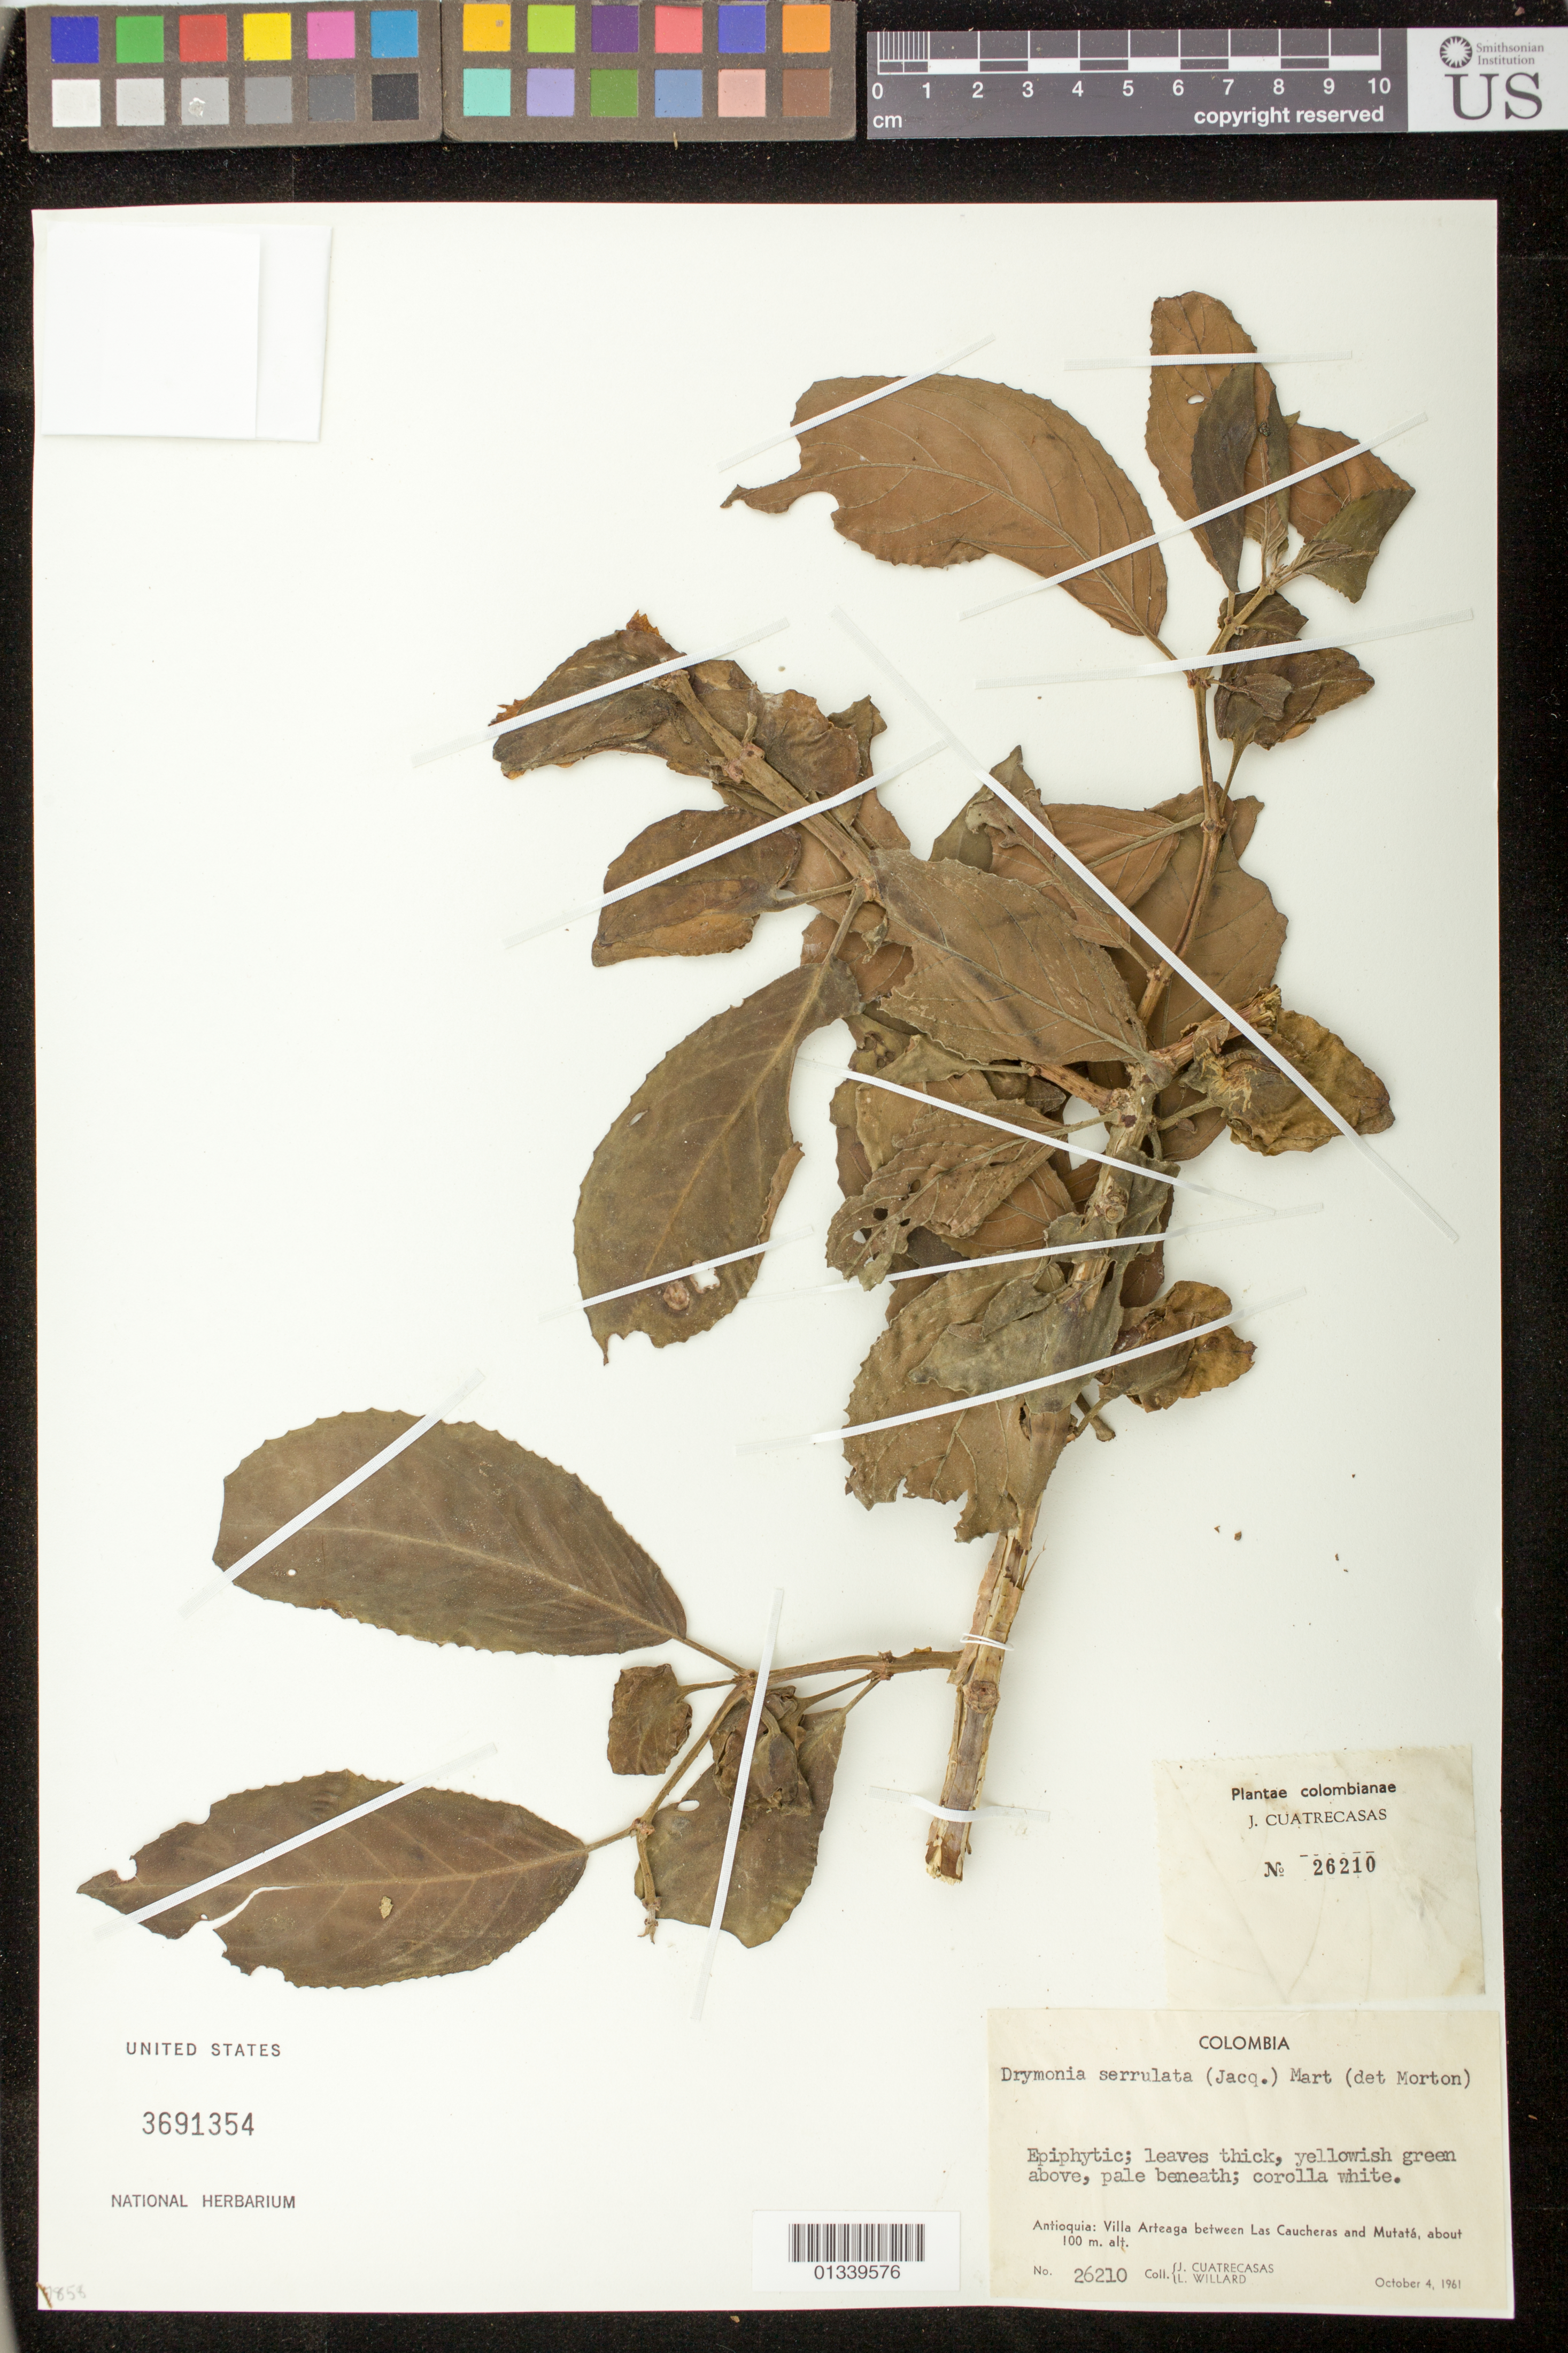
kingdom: Plantae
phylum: Tracheophyta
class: Magnoliopsida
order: Lamiales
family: Gesneriaceae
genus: Drymonia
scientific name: Drymonia serrulata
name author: (Jacq.) Mart.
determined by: Morton, C. V.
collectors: J. Cuatrecasas & L. Willard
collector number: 26210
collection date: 1961-10-04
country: Colombia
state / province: Antioquia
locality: Villa Arteaga between Las Caucheras and Mutata.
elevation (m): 100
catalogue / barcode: US 3691354